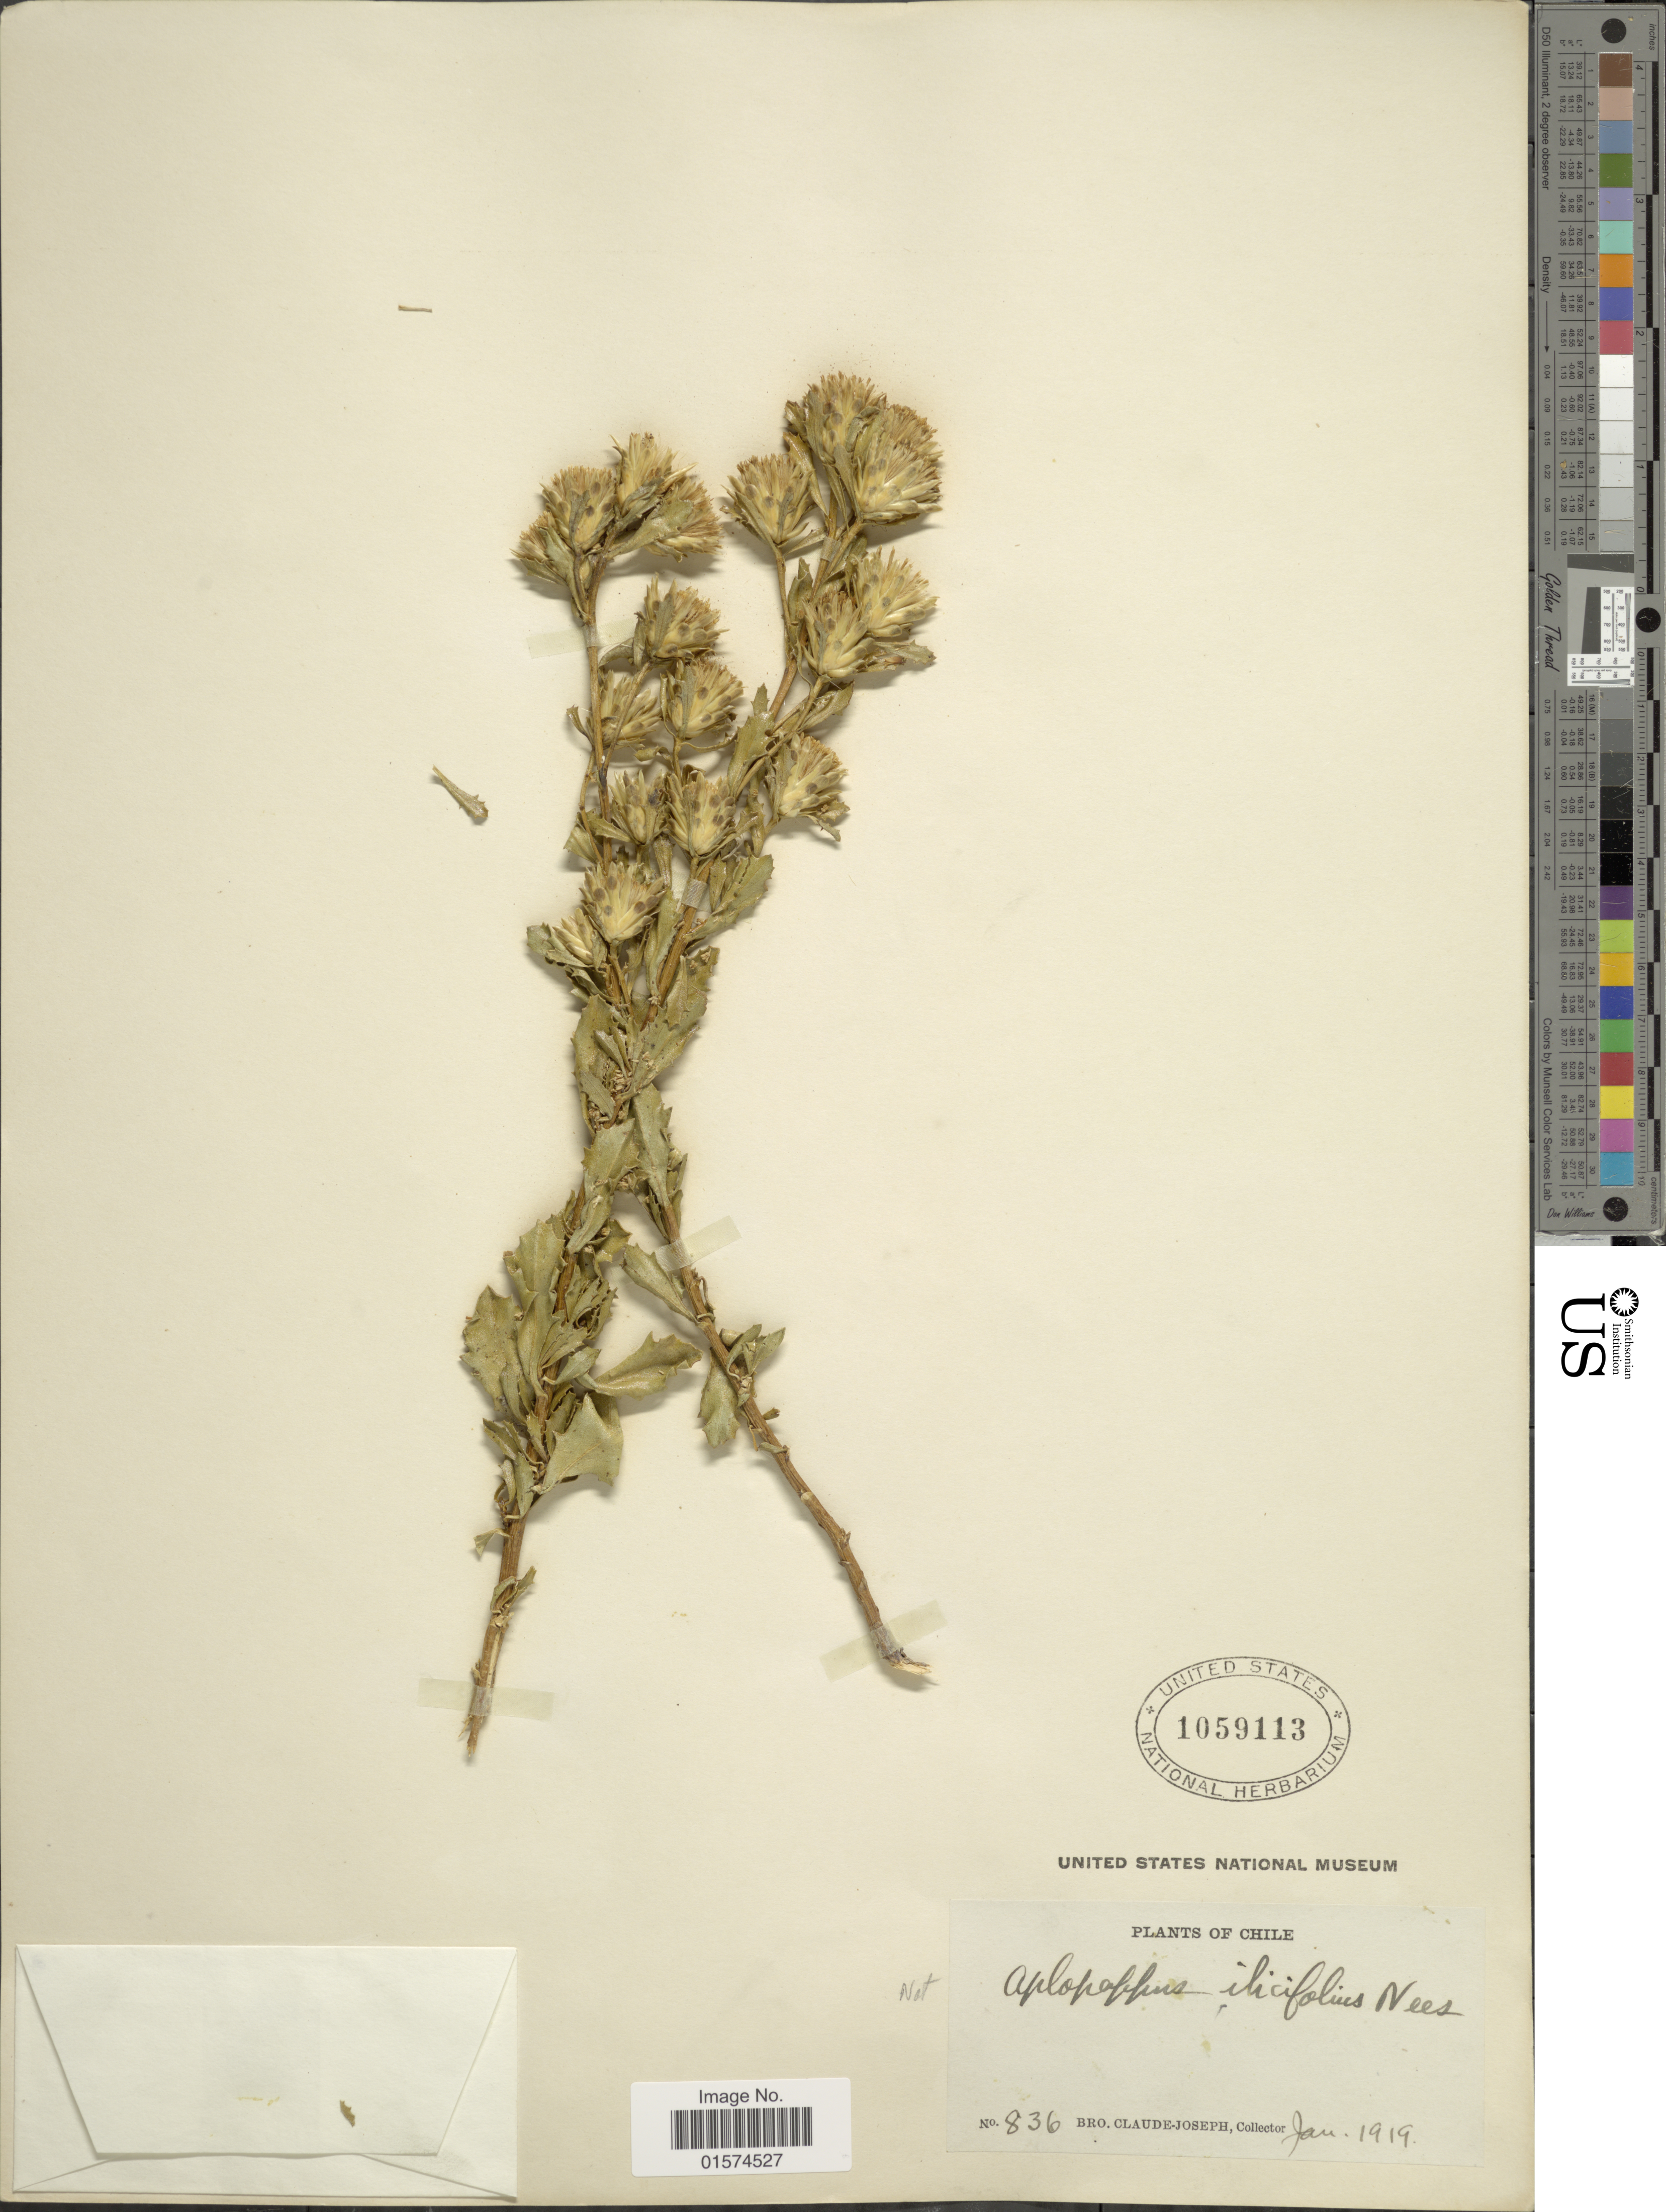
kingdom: Plantae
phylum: Tracheophyta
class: Magnoliopsida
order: Asterales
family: Asteraceae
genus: Haplopappus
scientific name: Haplopappus ilicifolius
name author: J. Rémy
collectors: Bro. Claude-Joseph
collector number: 836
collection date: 1919-01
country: Chile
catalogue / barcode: US 1059113